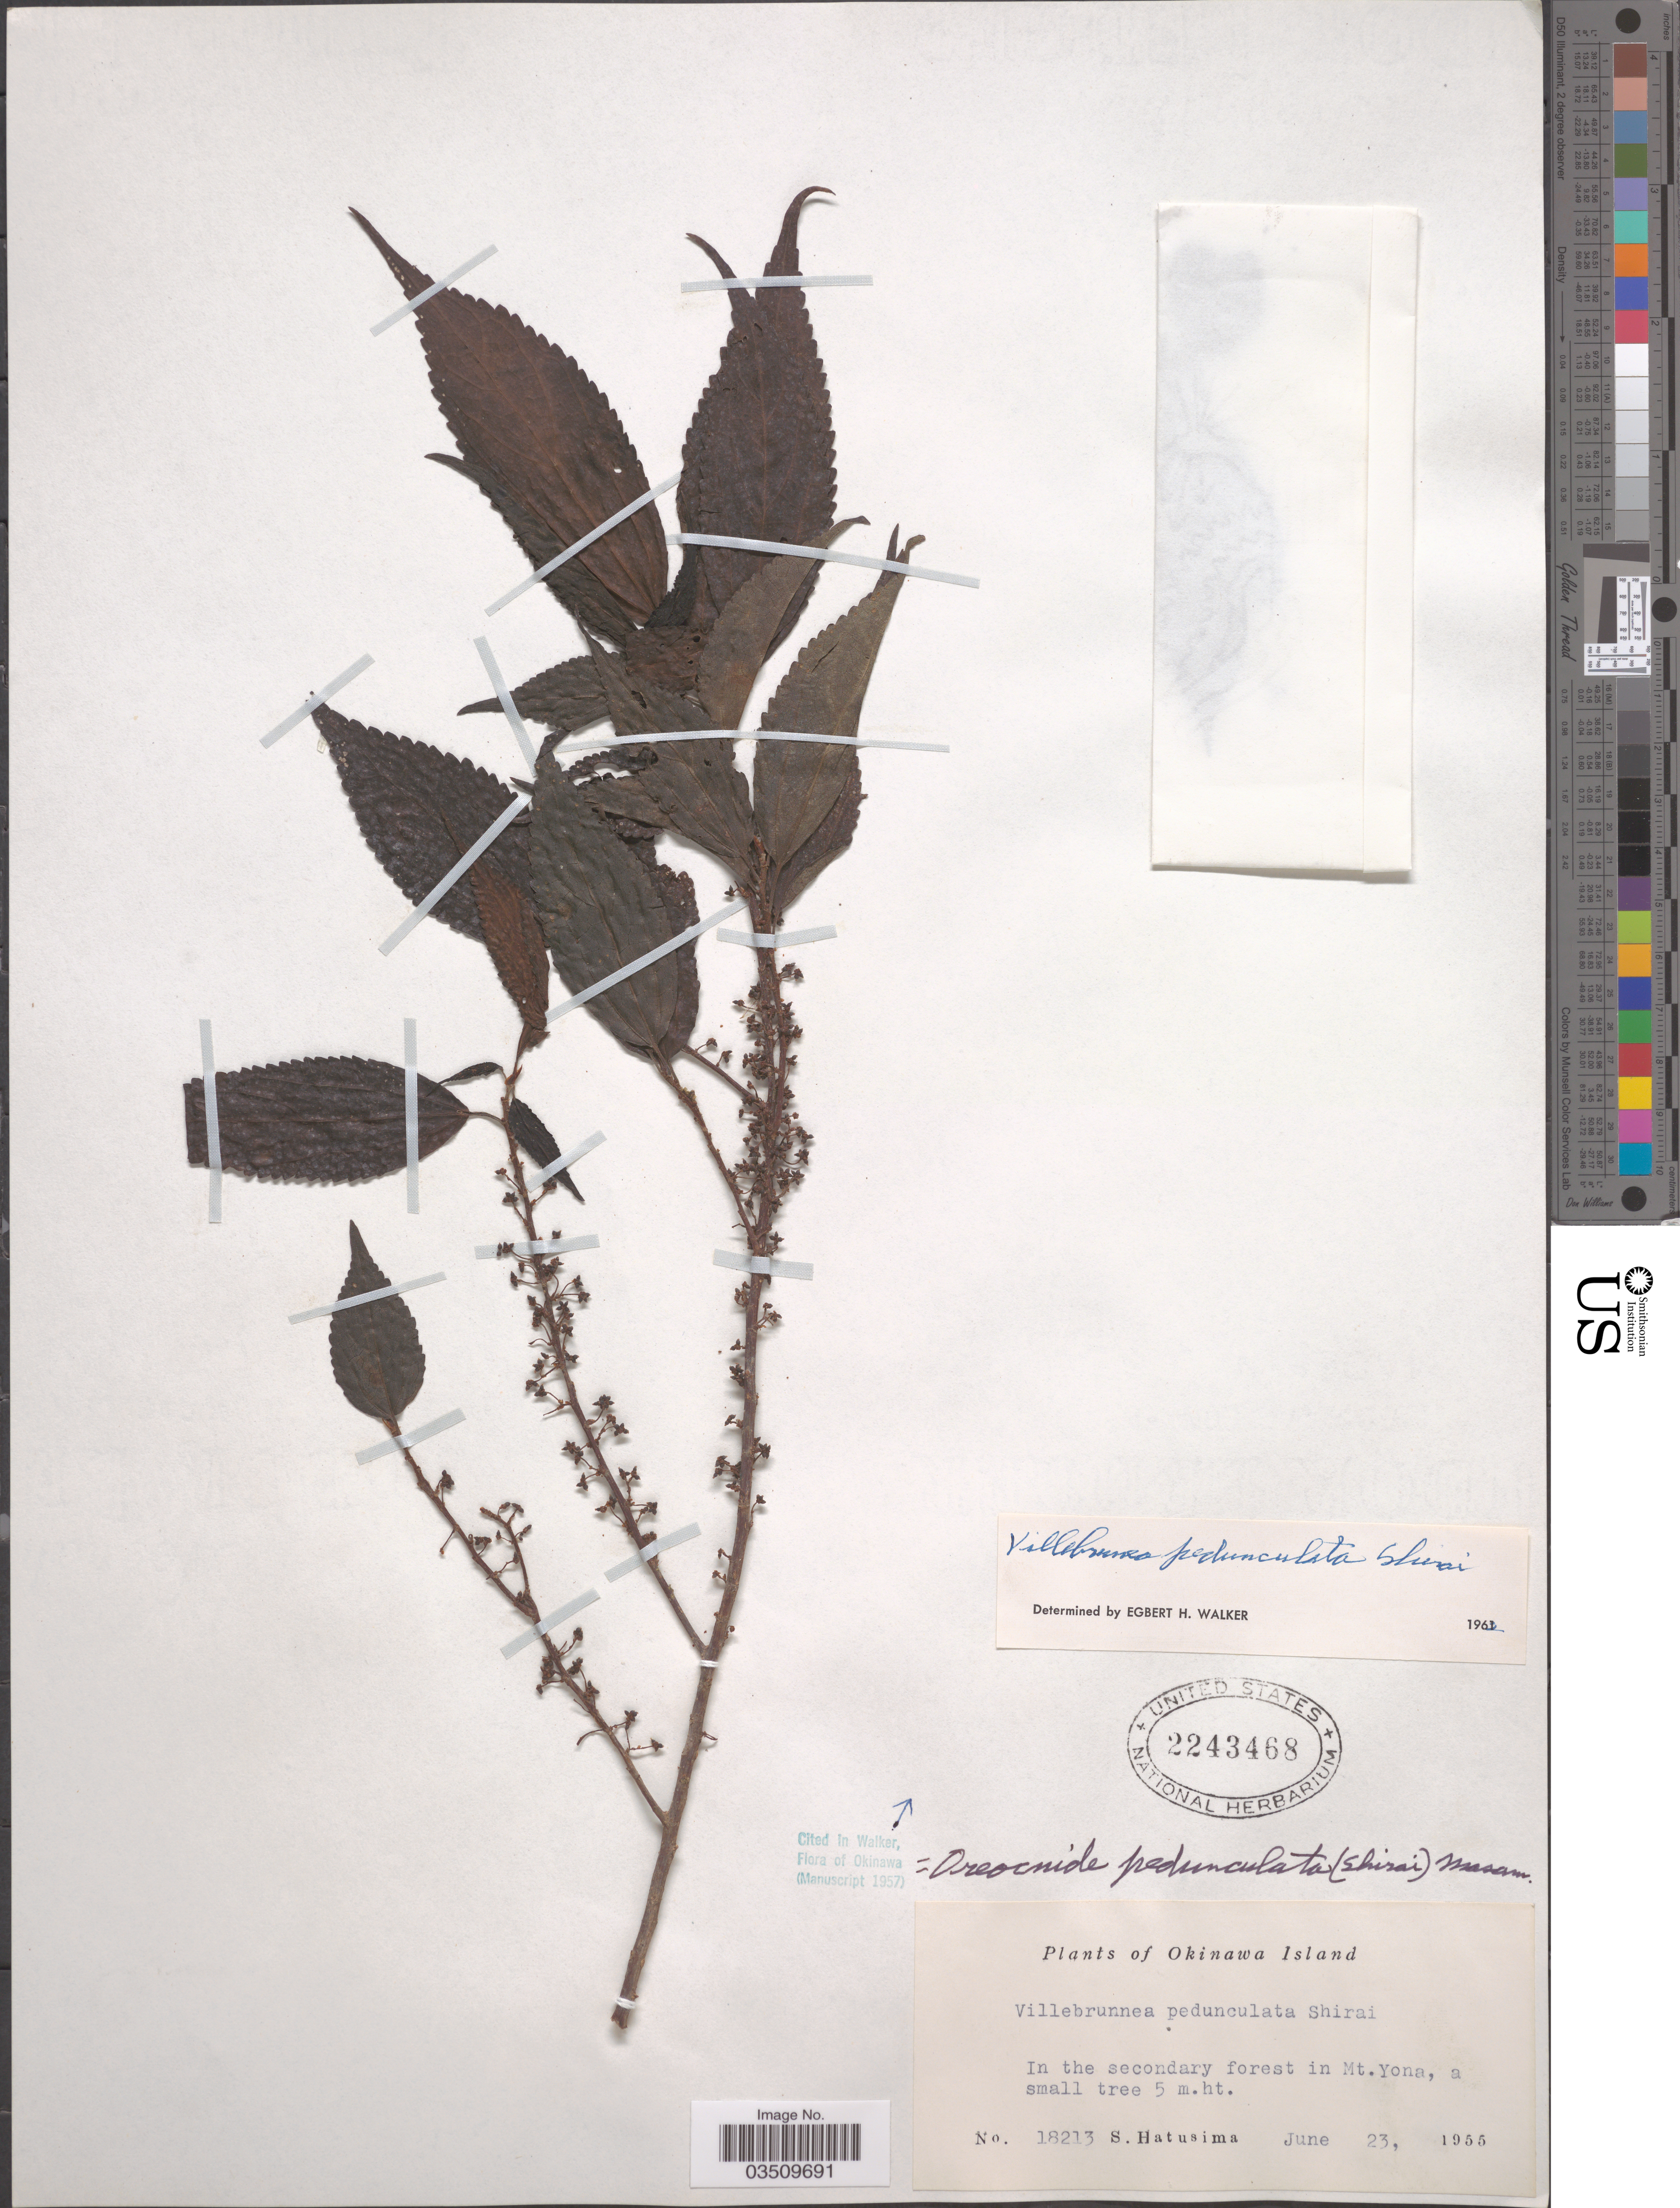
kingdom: Plantae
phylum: Tracheophyta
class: Magnoliopsida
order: Rosales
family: Urticaceae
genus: Oreocnide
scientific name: Oreocnide pedunculata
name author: (Shirai) Masam.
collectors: S. Hatusima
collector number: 18213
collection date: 1955-06-23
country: Japan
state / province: Okinawa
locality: Okinawa Island. In the secondary forest in Mt. Yona.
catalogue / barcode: US 2243468